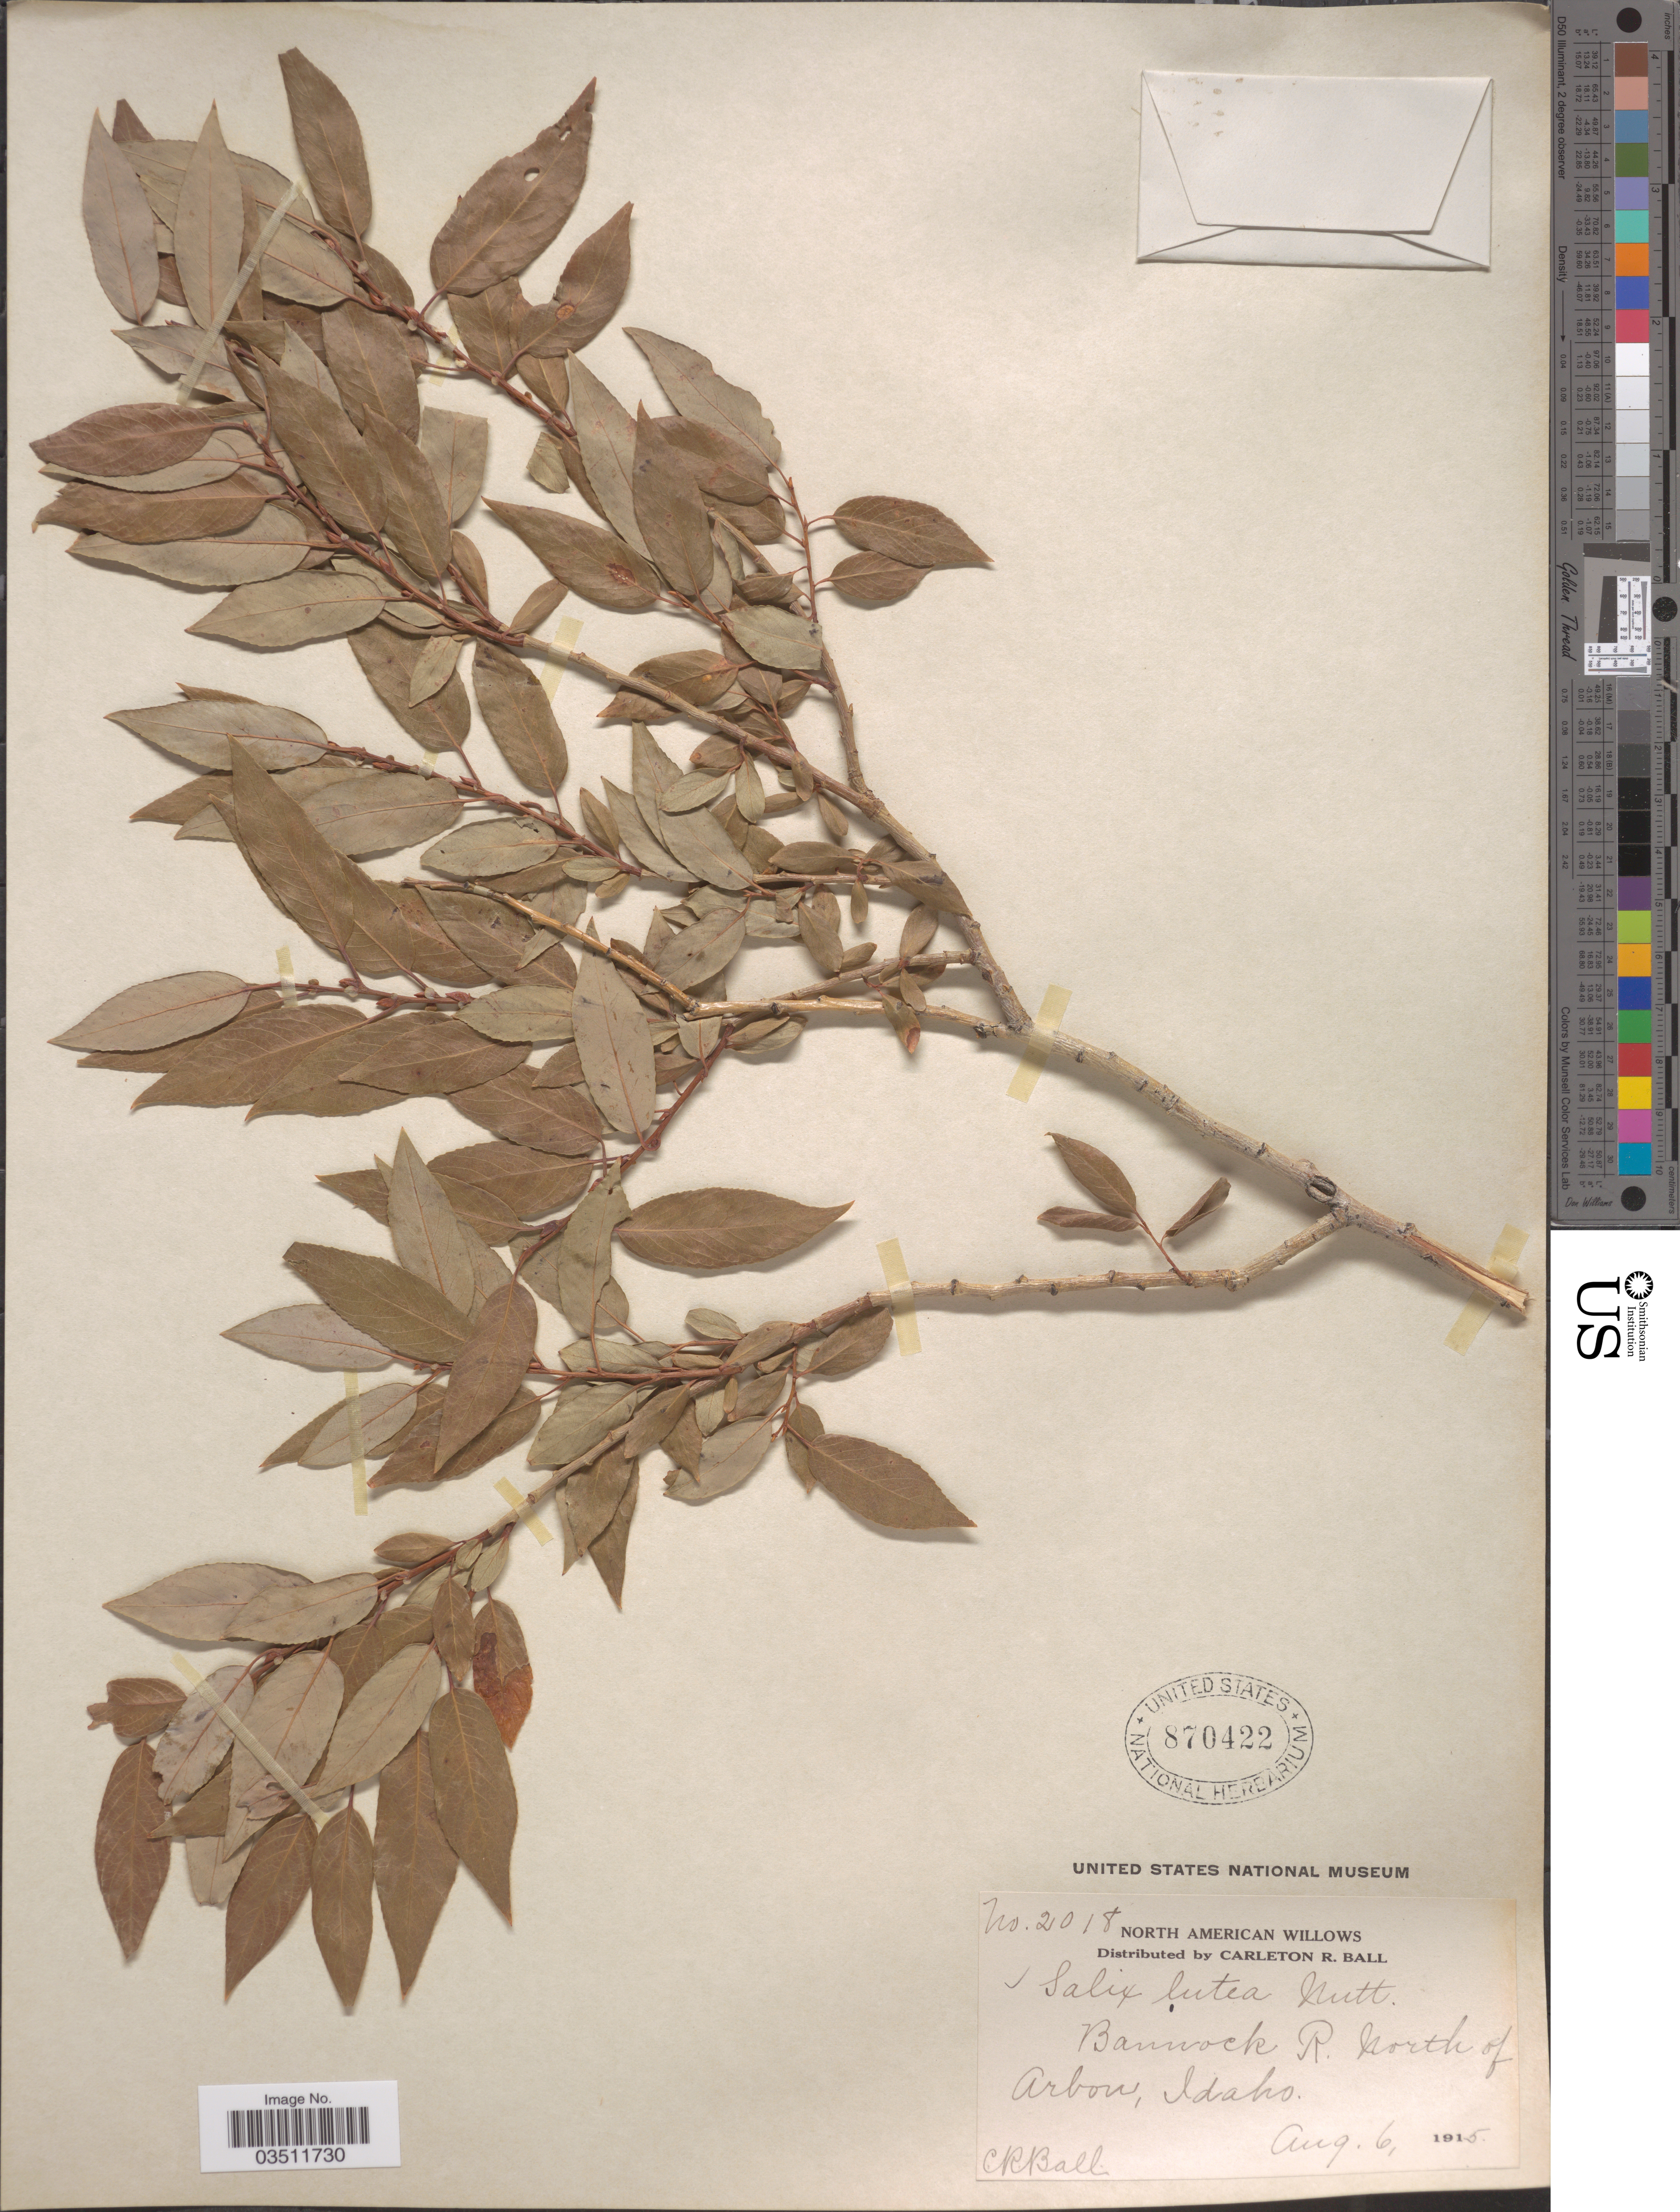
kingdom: Plantae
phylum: Tracheophyta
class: Magnoliopsida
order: Malpighiales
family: Salicaceae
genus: Salix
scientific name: Salix lutea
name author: Nutt.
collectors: C. R. Ball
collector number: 2018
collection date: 1915-08-06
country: United States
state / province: Idaho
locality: Bannock R. north of Arbon.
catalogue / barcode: US 870422